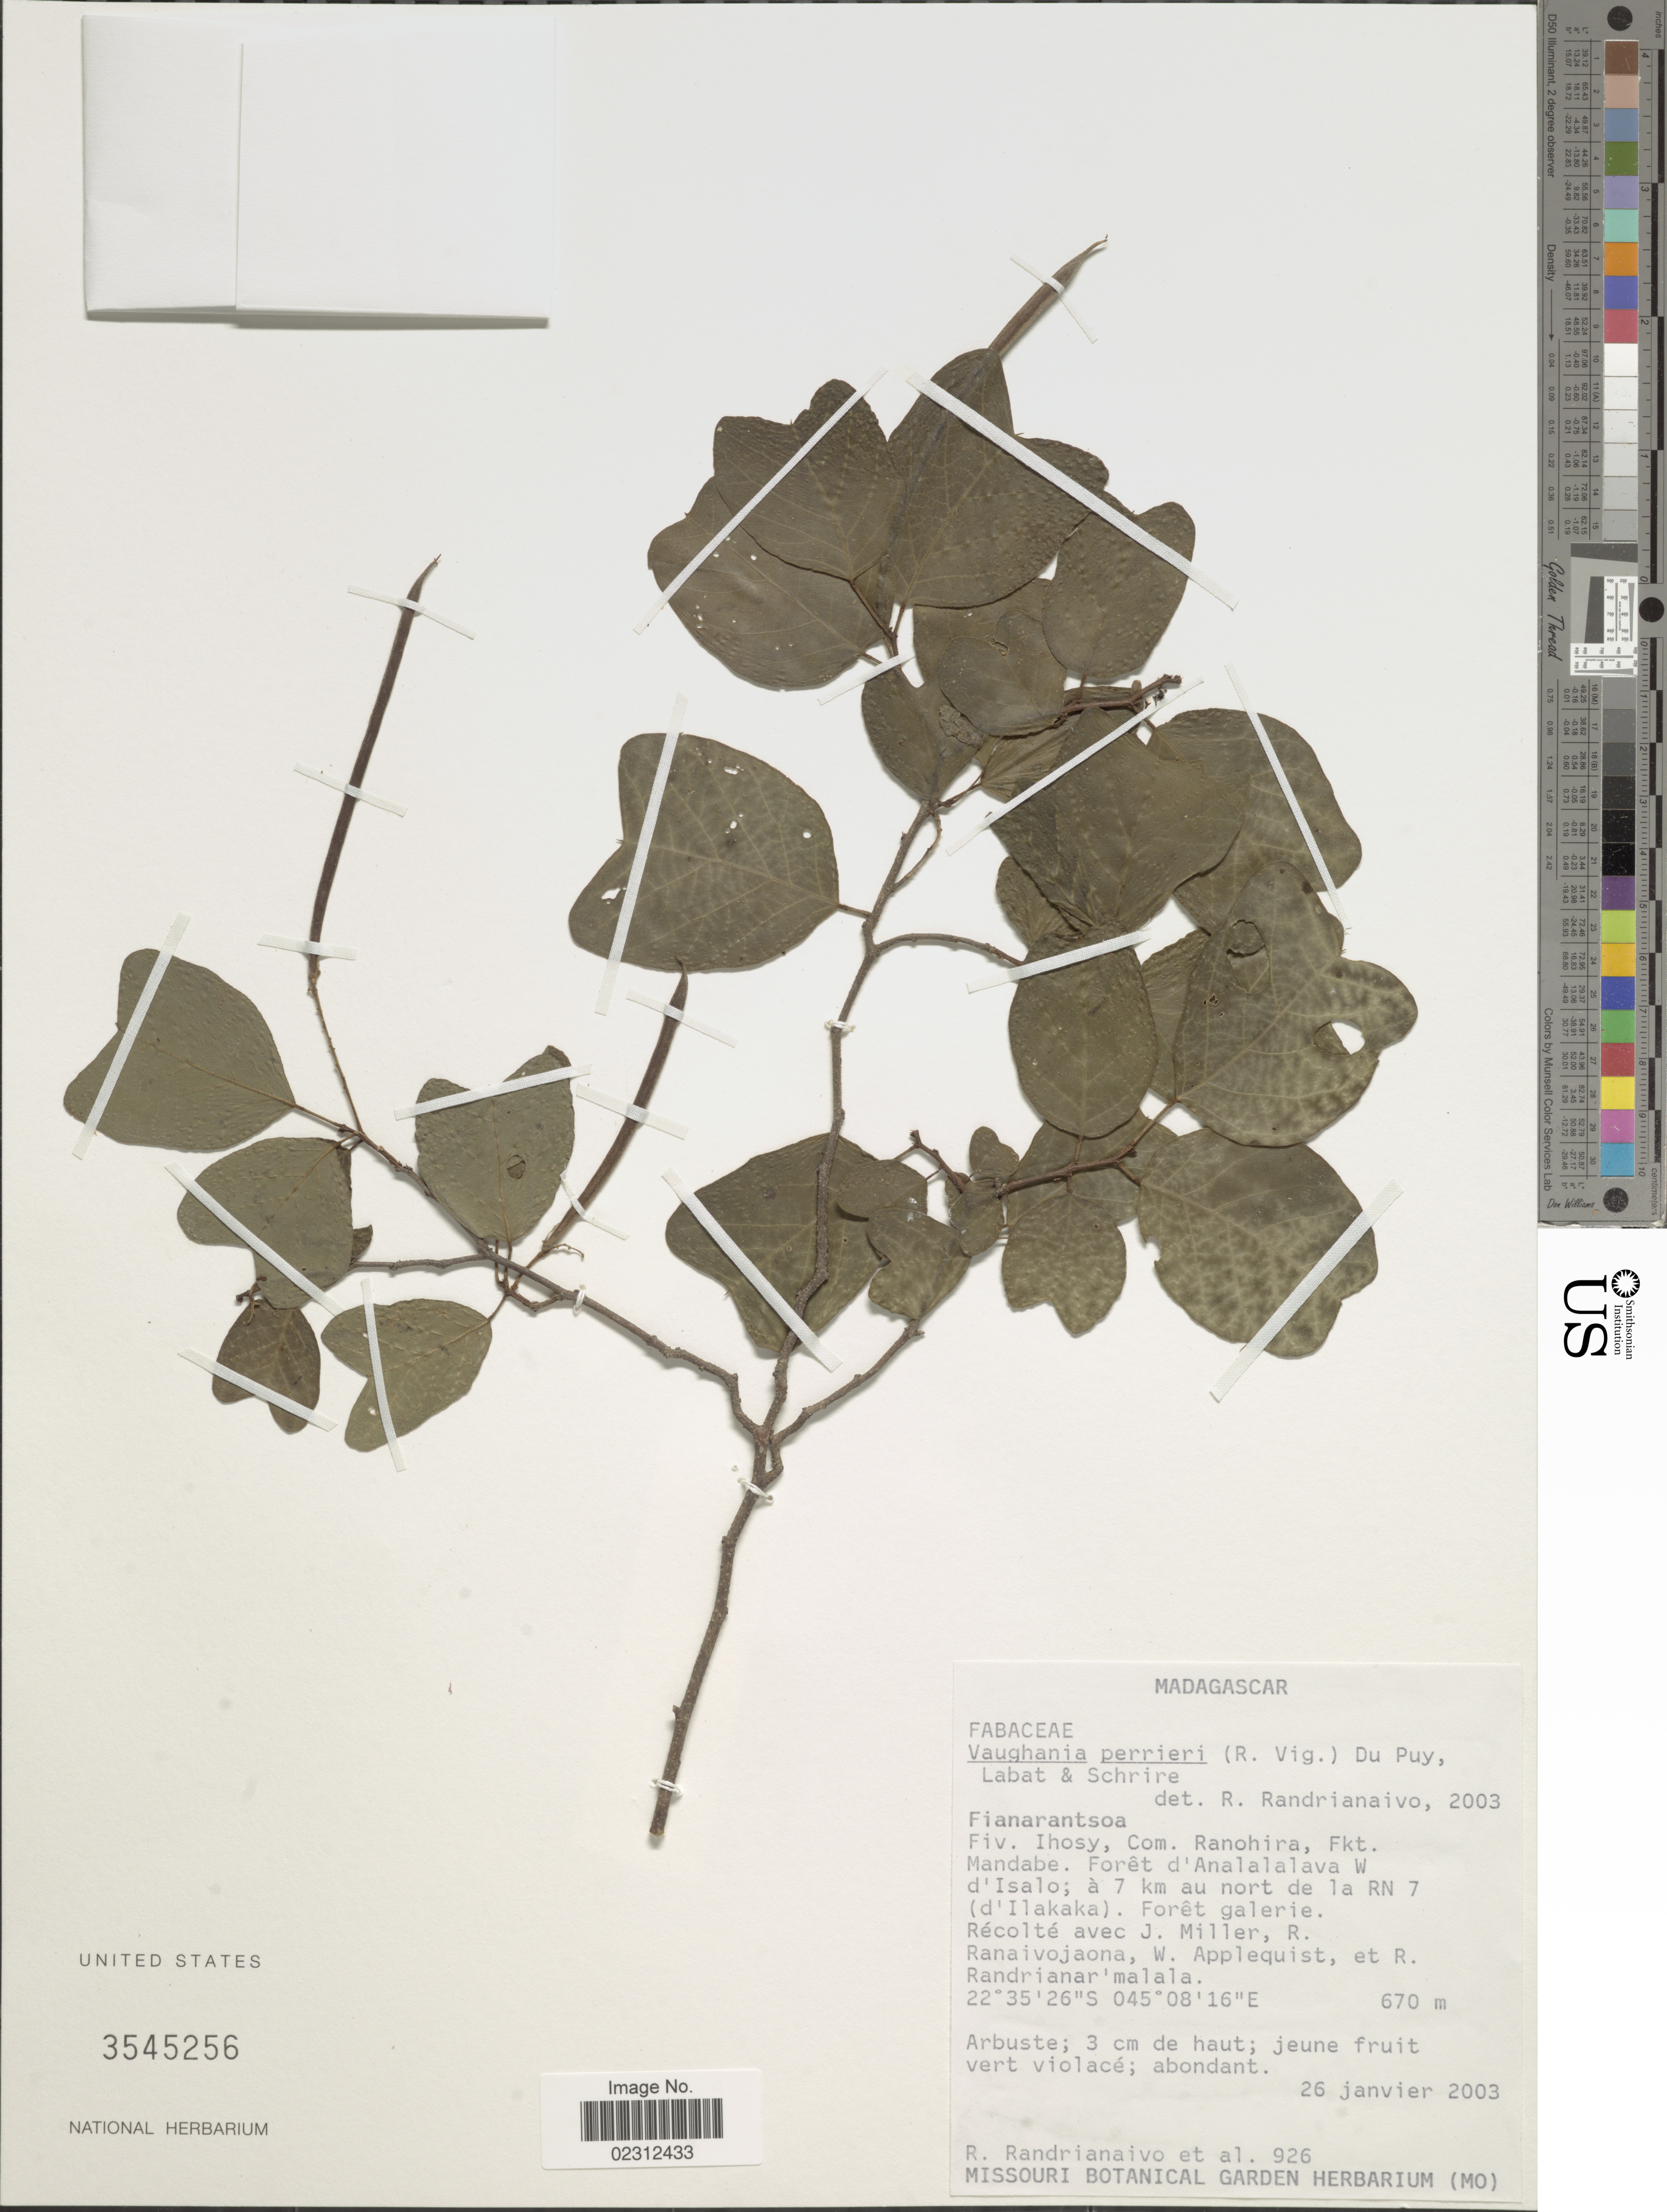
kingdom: Plantae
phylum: Tracheophyta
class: Magnoliopsida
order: Fabales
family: Fabaceae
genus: Indigofera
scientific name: Indigofera perrieri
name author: R. Vig.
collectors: R. Randrianaivo & et al.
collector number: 926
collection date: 2003-01-26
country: Madagascar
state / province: Ihorombe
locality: Fiv. Ihosy, Com. Ranohira, Fkt. Mandabe. Foret d'Analalalava W d'Isalo; a 7 km au nort de la RN 7 (d'Ilakaka)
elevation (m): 670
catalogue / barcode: US 3545256